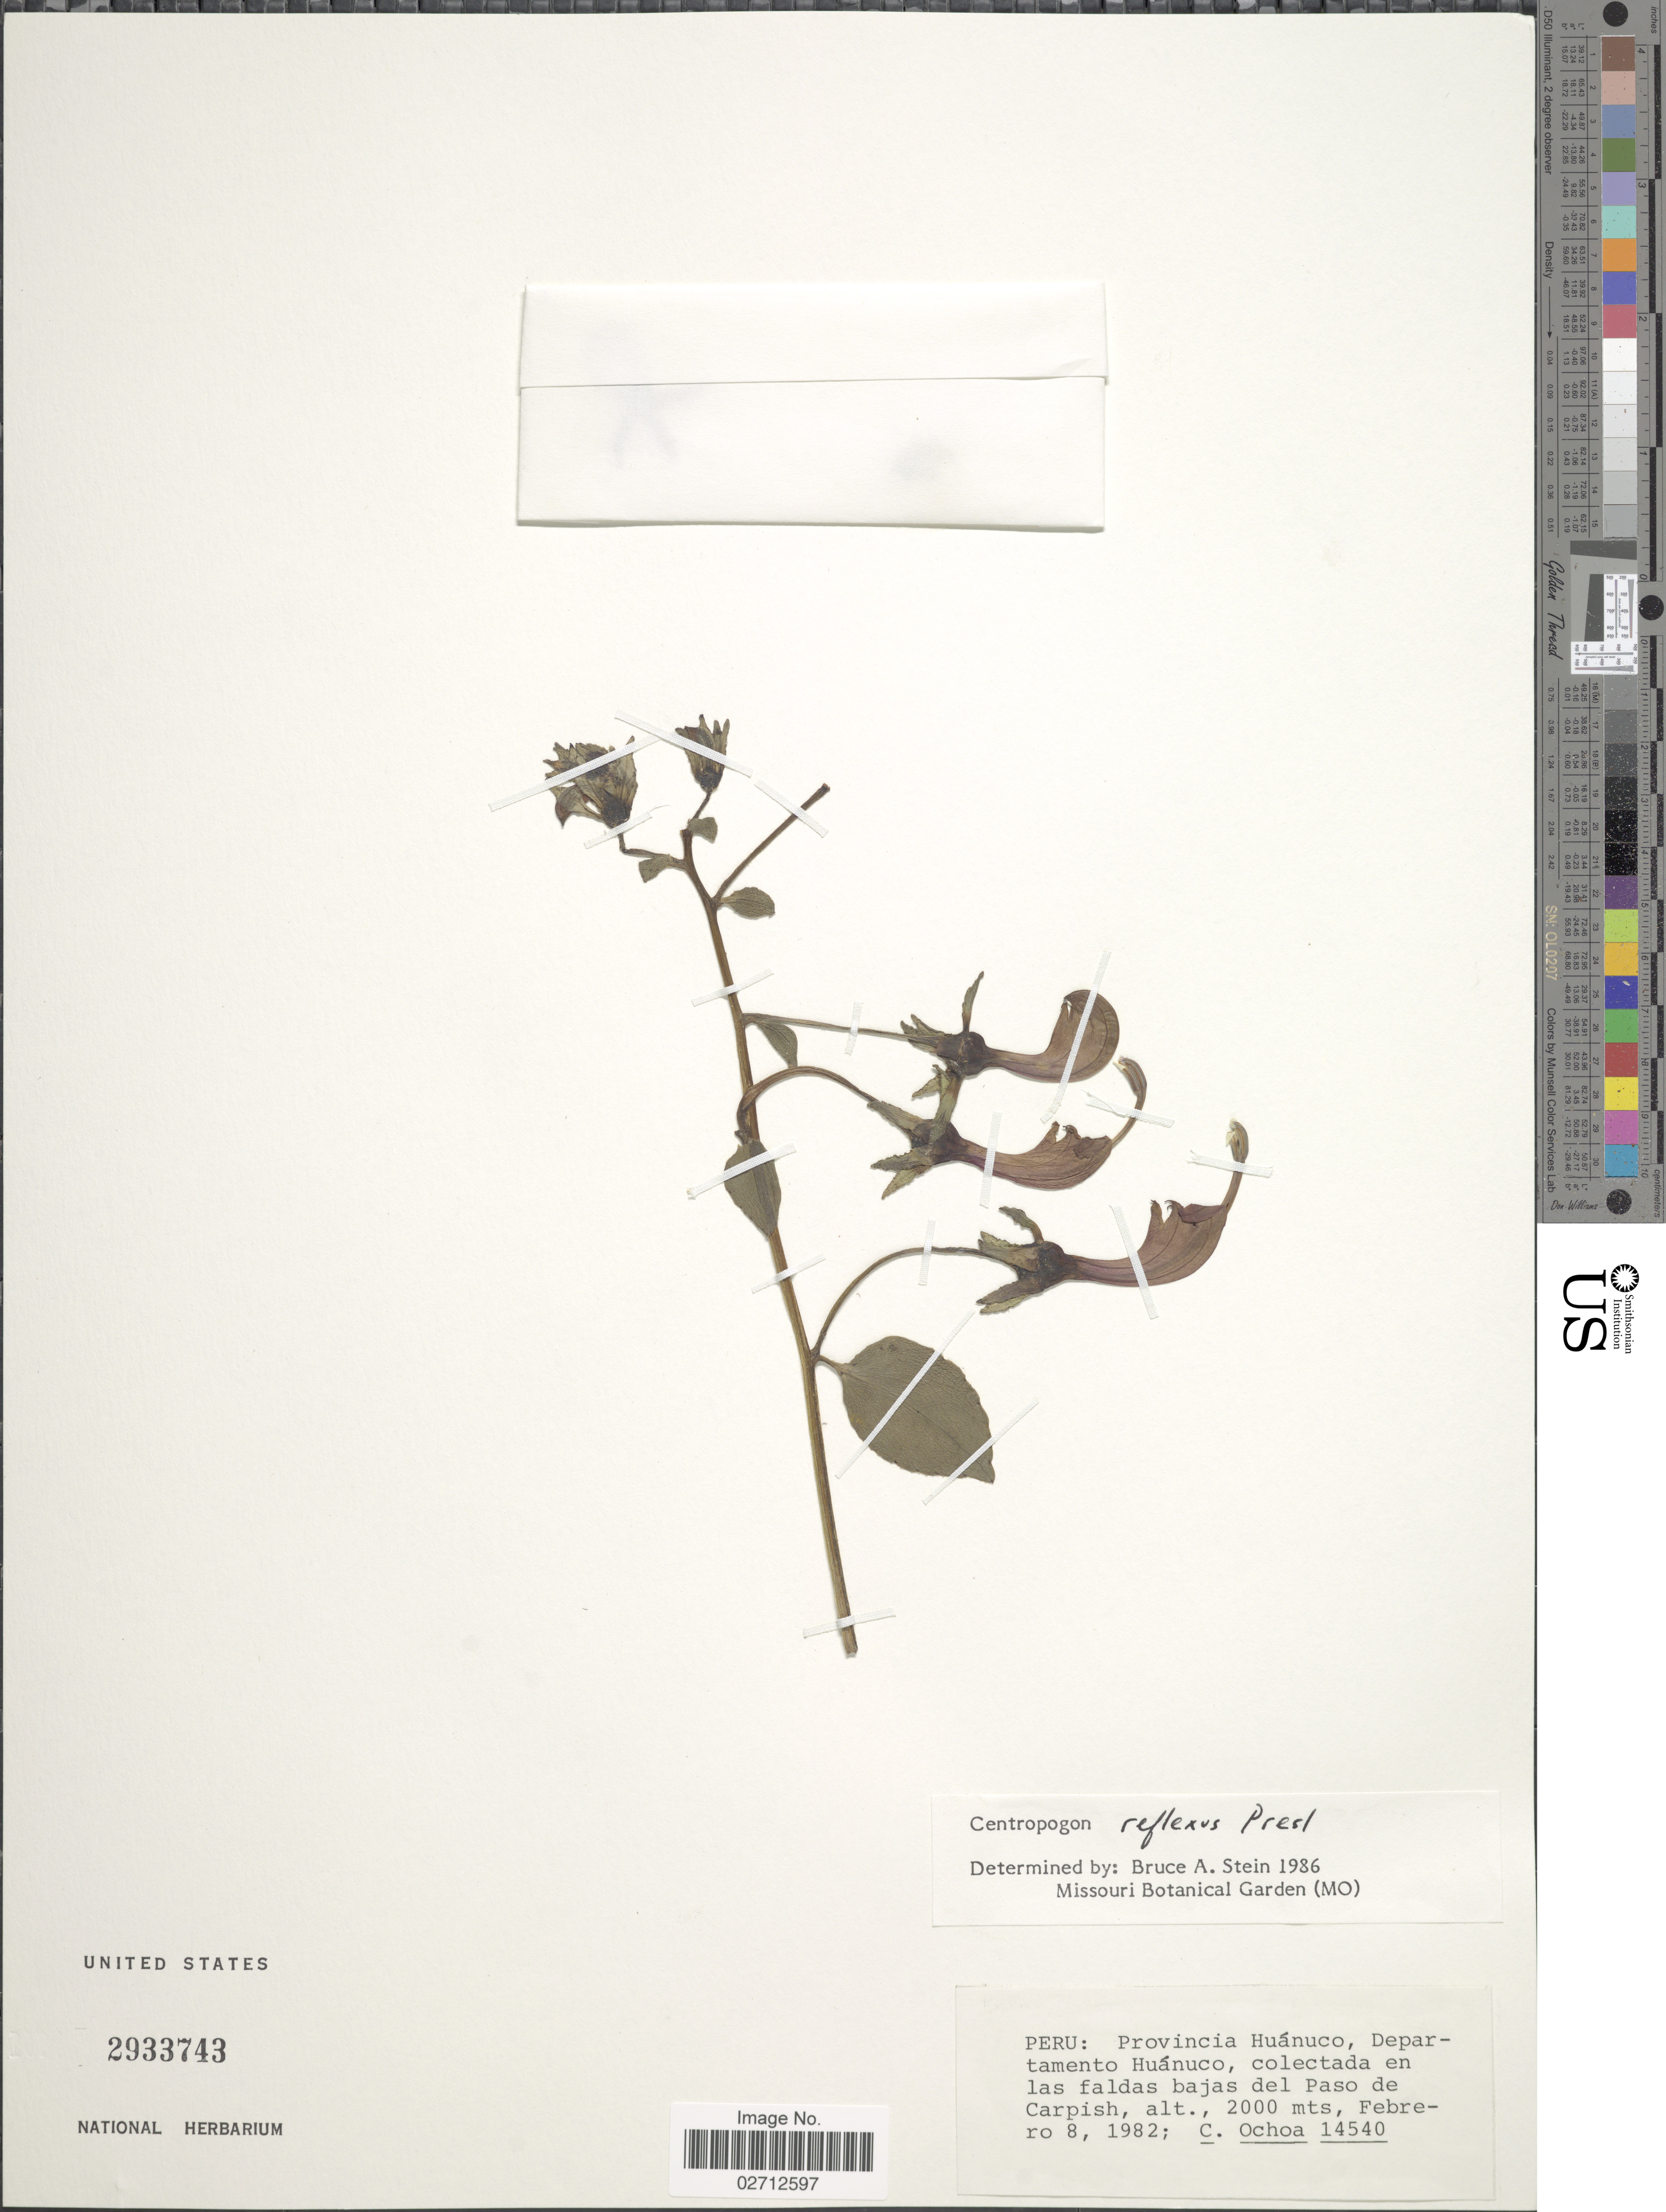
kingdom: Plantae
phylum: Tracheophyta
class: Magnoliopsida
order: Asterales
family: Campanulaceae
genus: Centropogon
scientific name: Centropogon reflexus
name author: C. Presl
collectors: C. Ochoa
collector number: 14540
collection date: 1982-02-08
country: Peru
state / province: Huánuco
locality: Departamento Huánuco, colectada en las faldas bajas del Paso de Carpish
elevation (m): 2000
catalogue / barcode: US 2933743